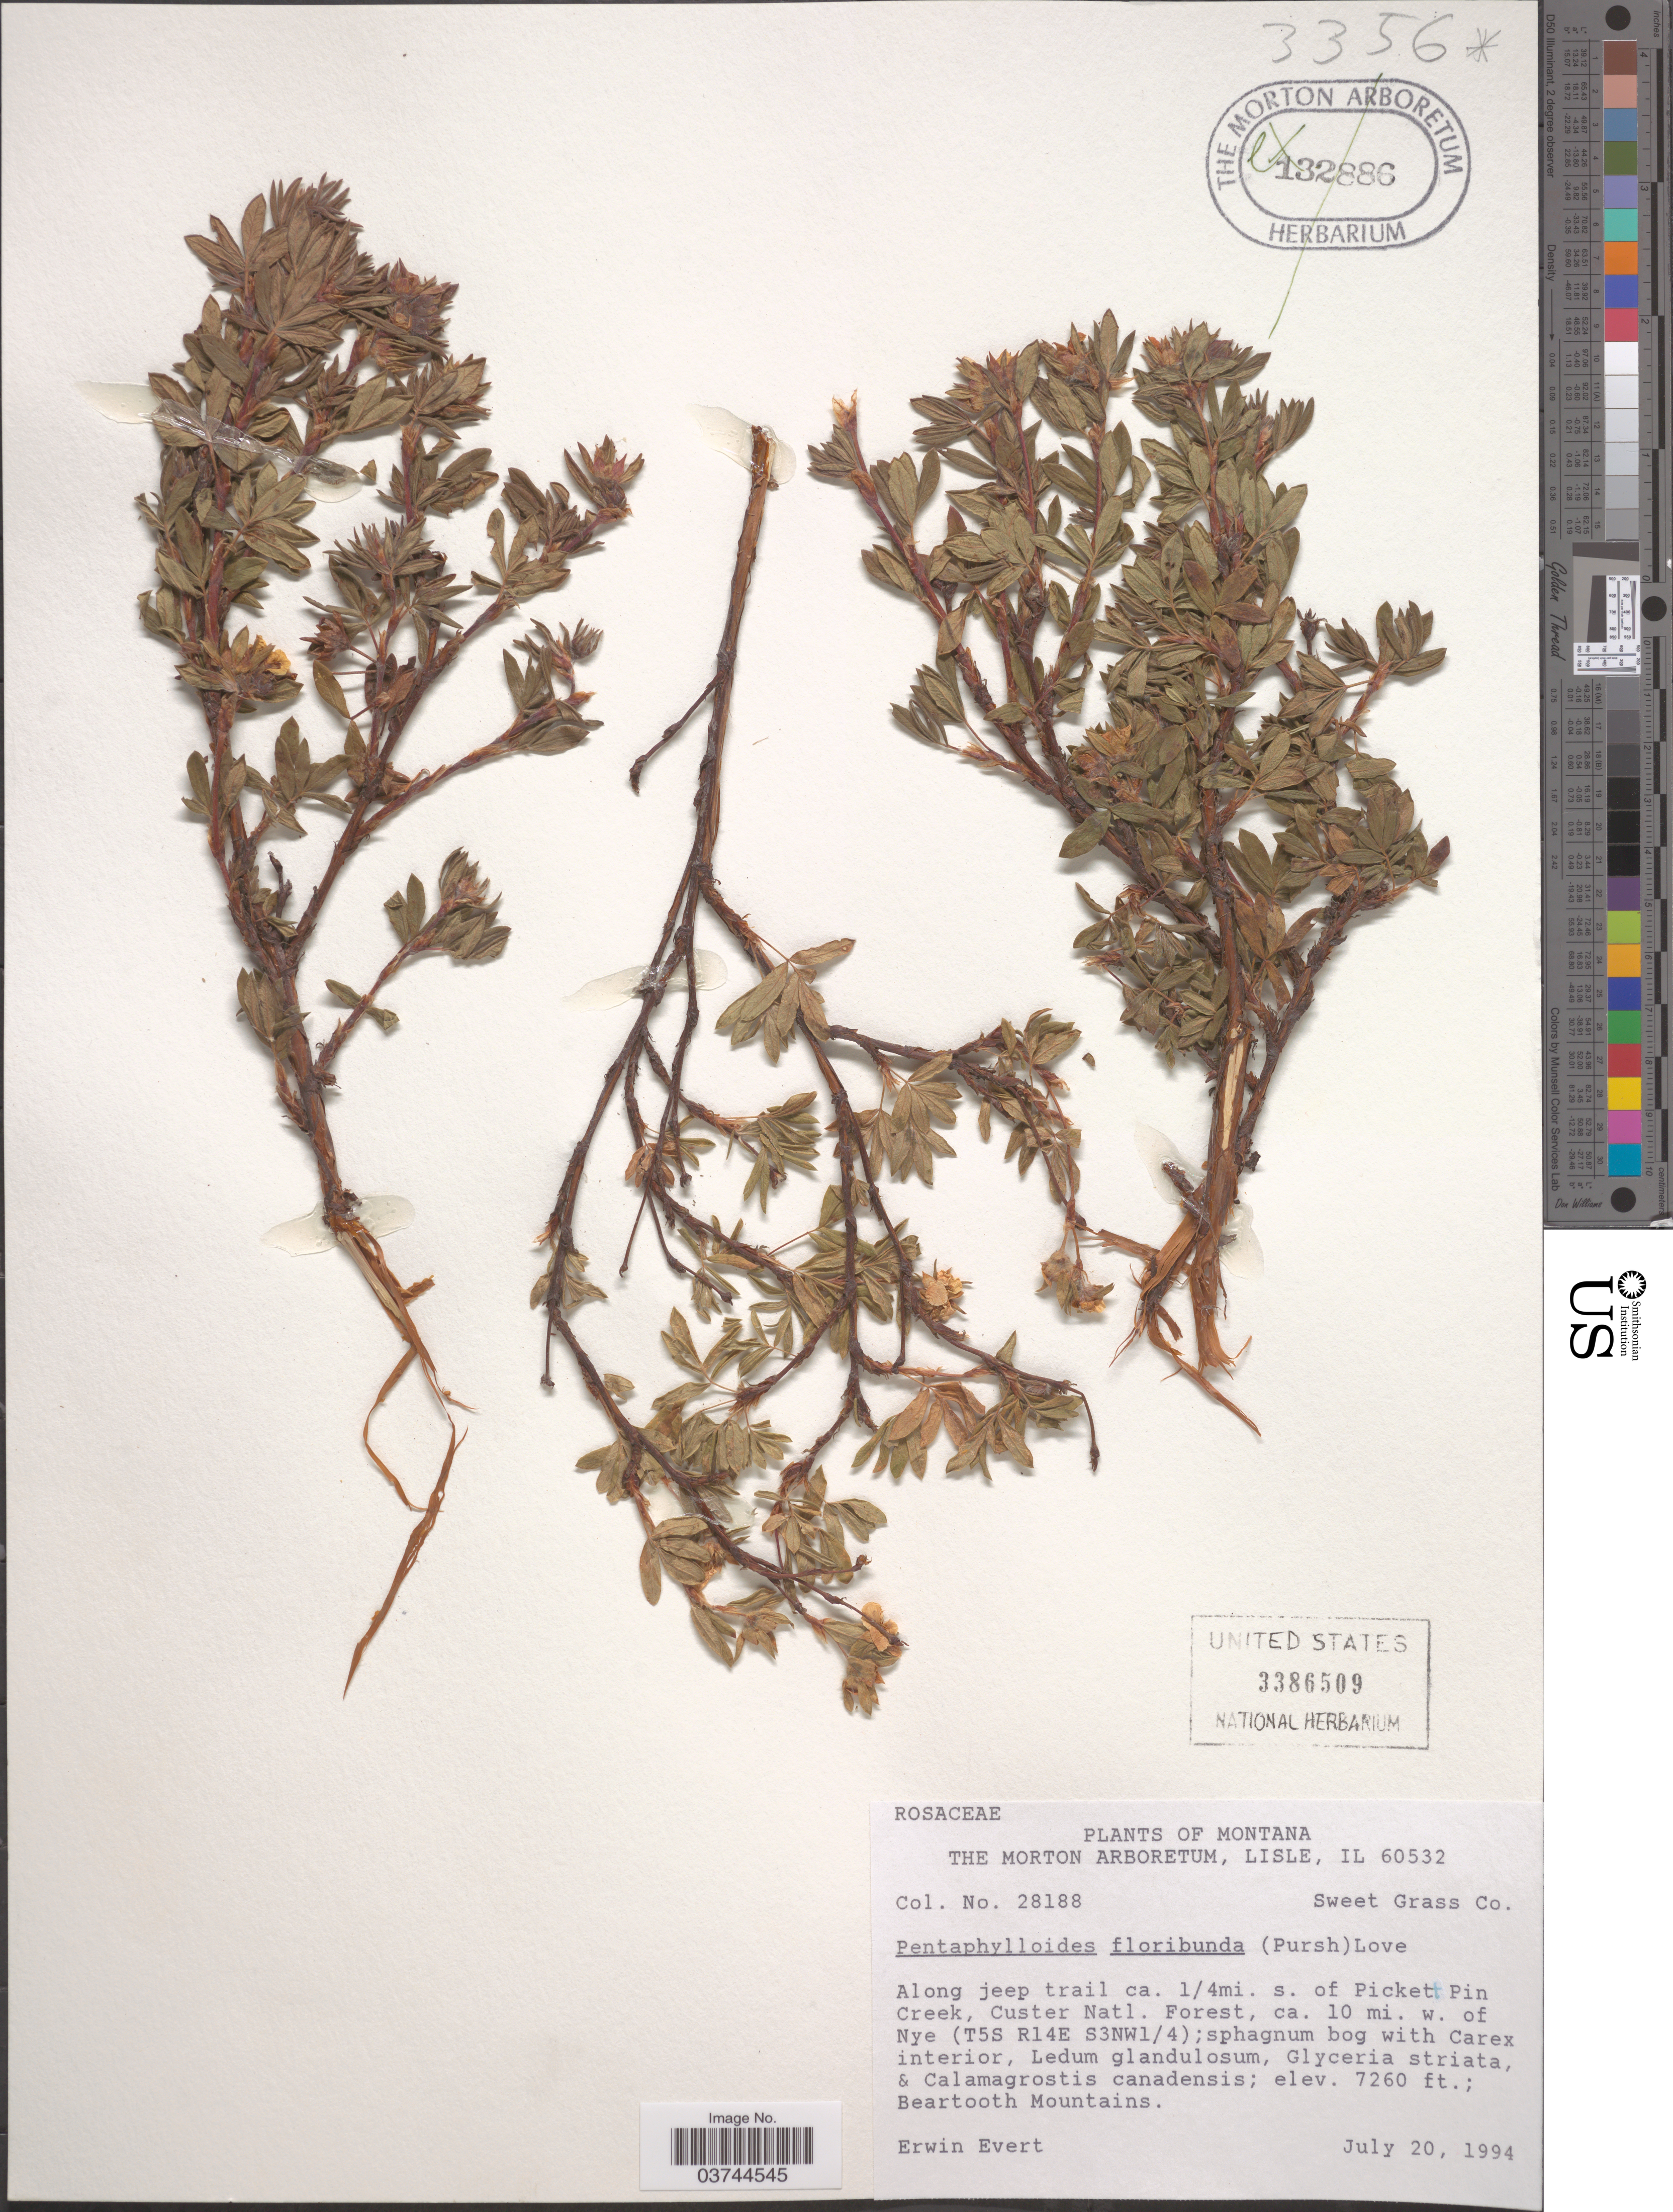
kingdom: Plantae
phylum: Tracheophyta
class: Magnoliopsida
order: Rosales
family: Rosaceae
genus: Dasiphora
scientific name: Dasiphora fruticosa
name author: (L.) Rydb.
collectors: E. Evert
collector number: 28188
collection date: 1994-07-20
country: United States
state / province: Montana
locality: Sweet Grass Co. Along jeep trail ca 1/4mi. s. of Pickett Pin Creek, Custer Natl. Forest, ca. 10 mi. w. of Nye (T5S R14E S3NW1/4); Beartooth Mountains.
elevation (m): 2213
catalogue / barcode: US 3386509